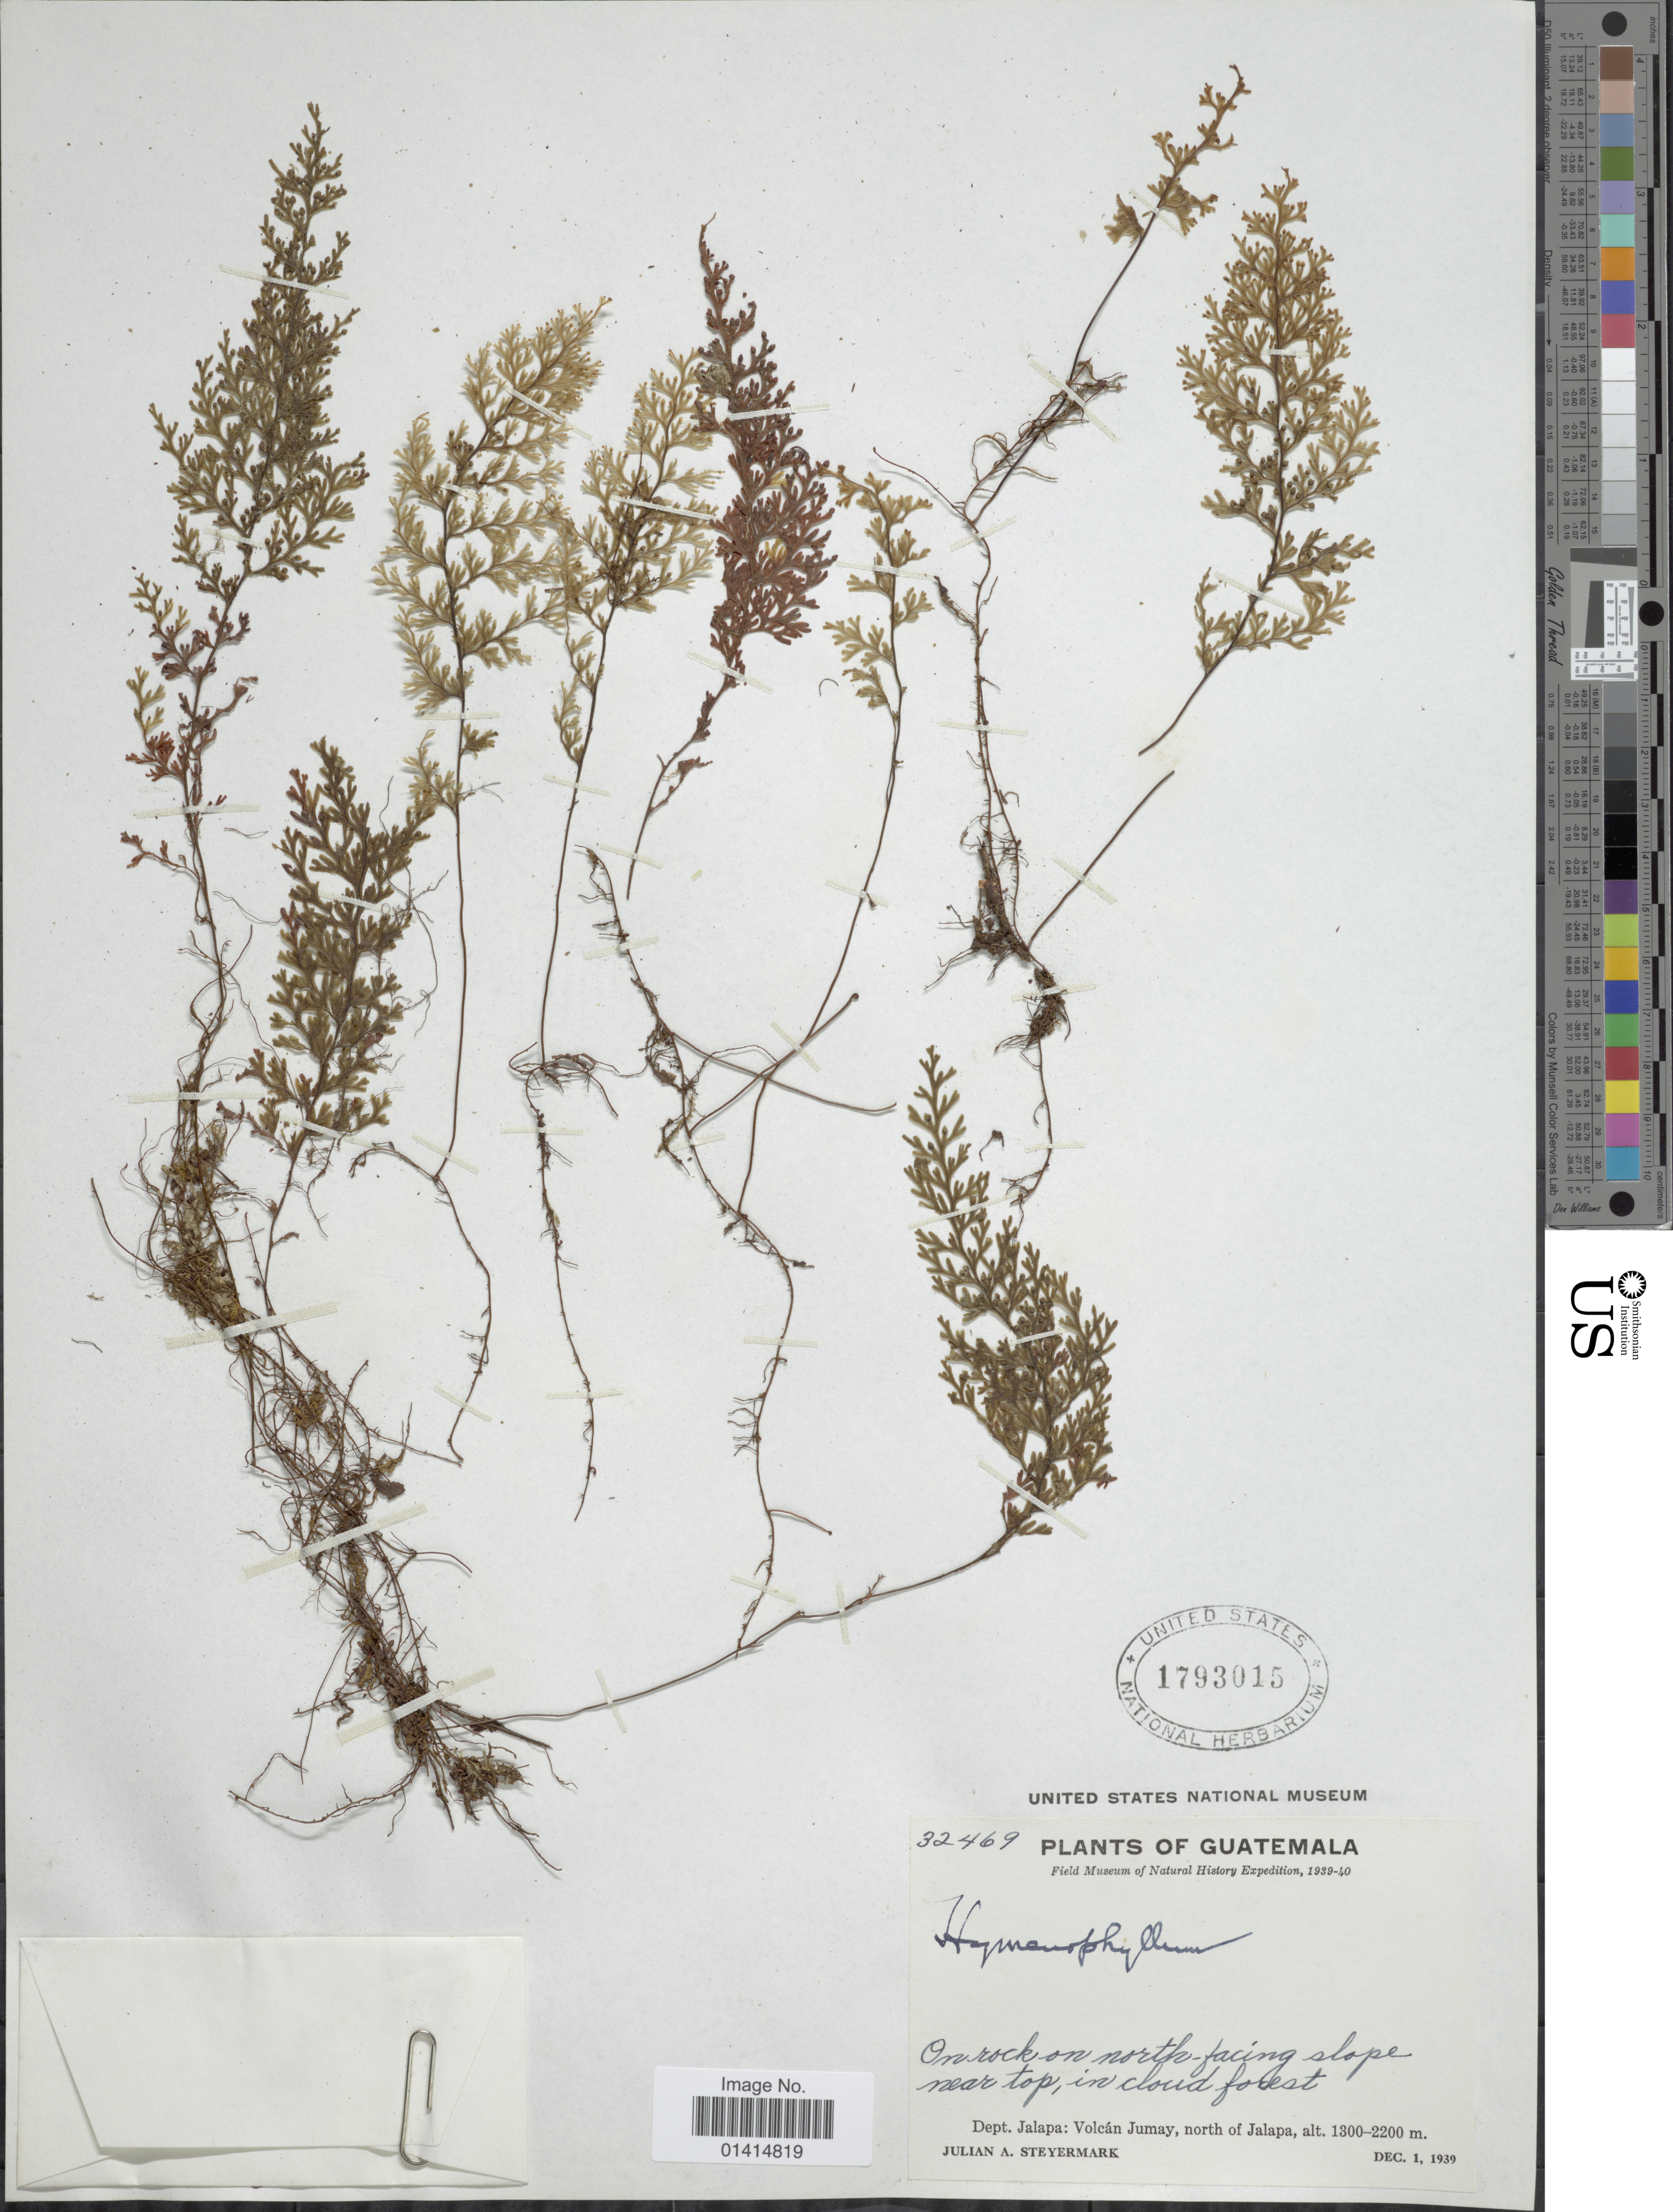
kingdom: Plantae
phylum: Tracheophyta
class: Polypodiopsida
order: Hymenophyllales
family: Hymenophyllaceae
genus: Hymenophyllum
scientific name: Hymenophyllum sp.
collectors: J. Steyermark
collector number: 32469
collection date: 1939-12-01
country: Guatemala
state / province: Jalapa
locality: Dept. Jalapa: Volcán Jumay, north of Jalapa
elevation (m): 1300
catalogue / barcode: US 1793015